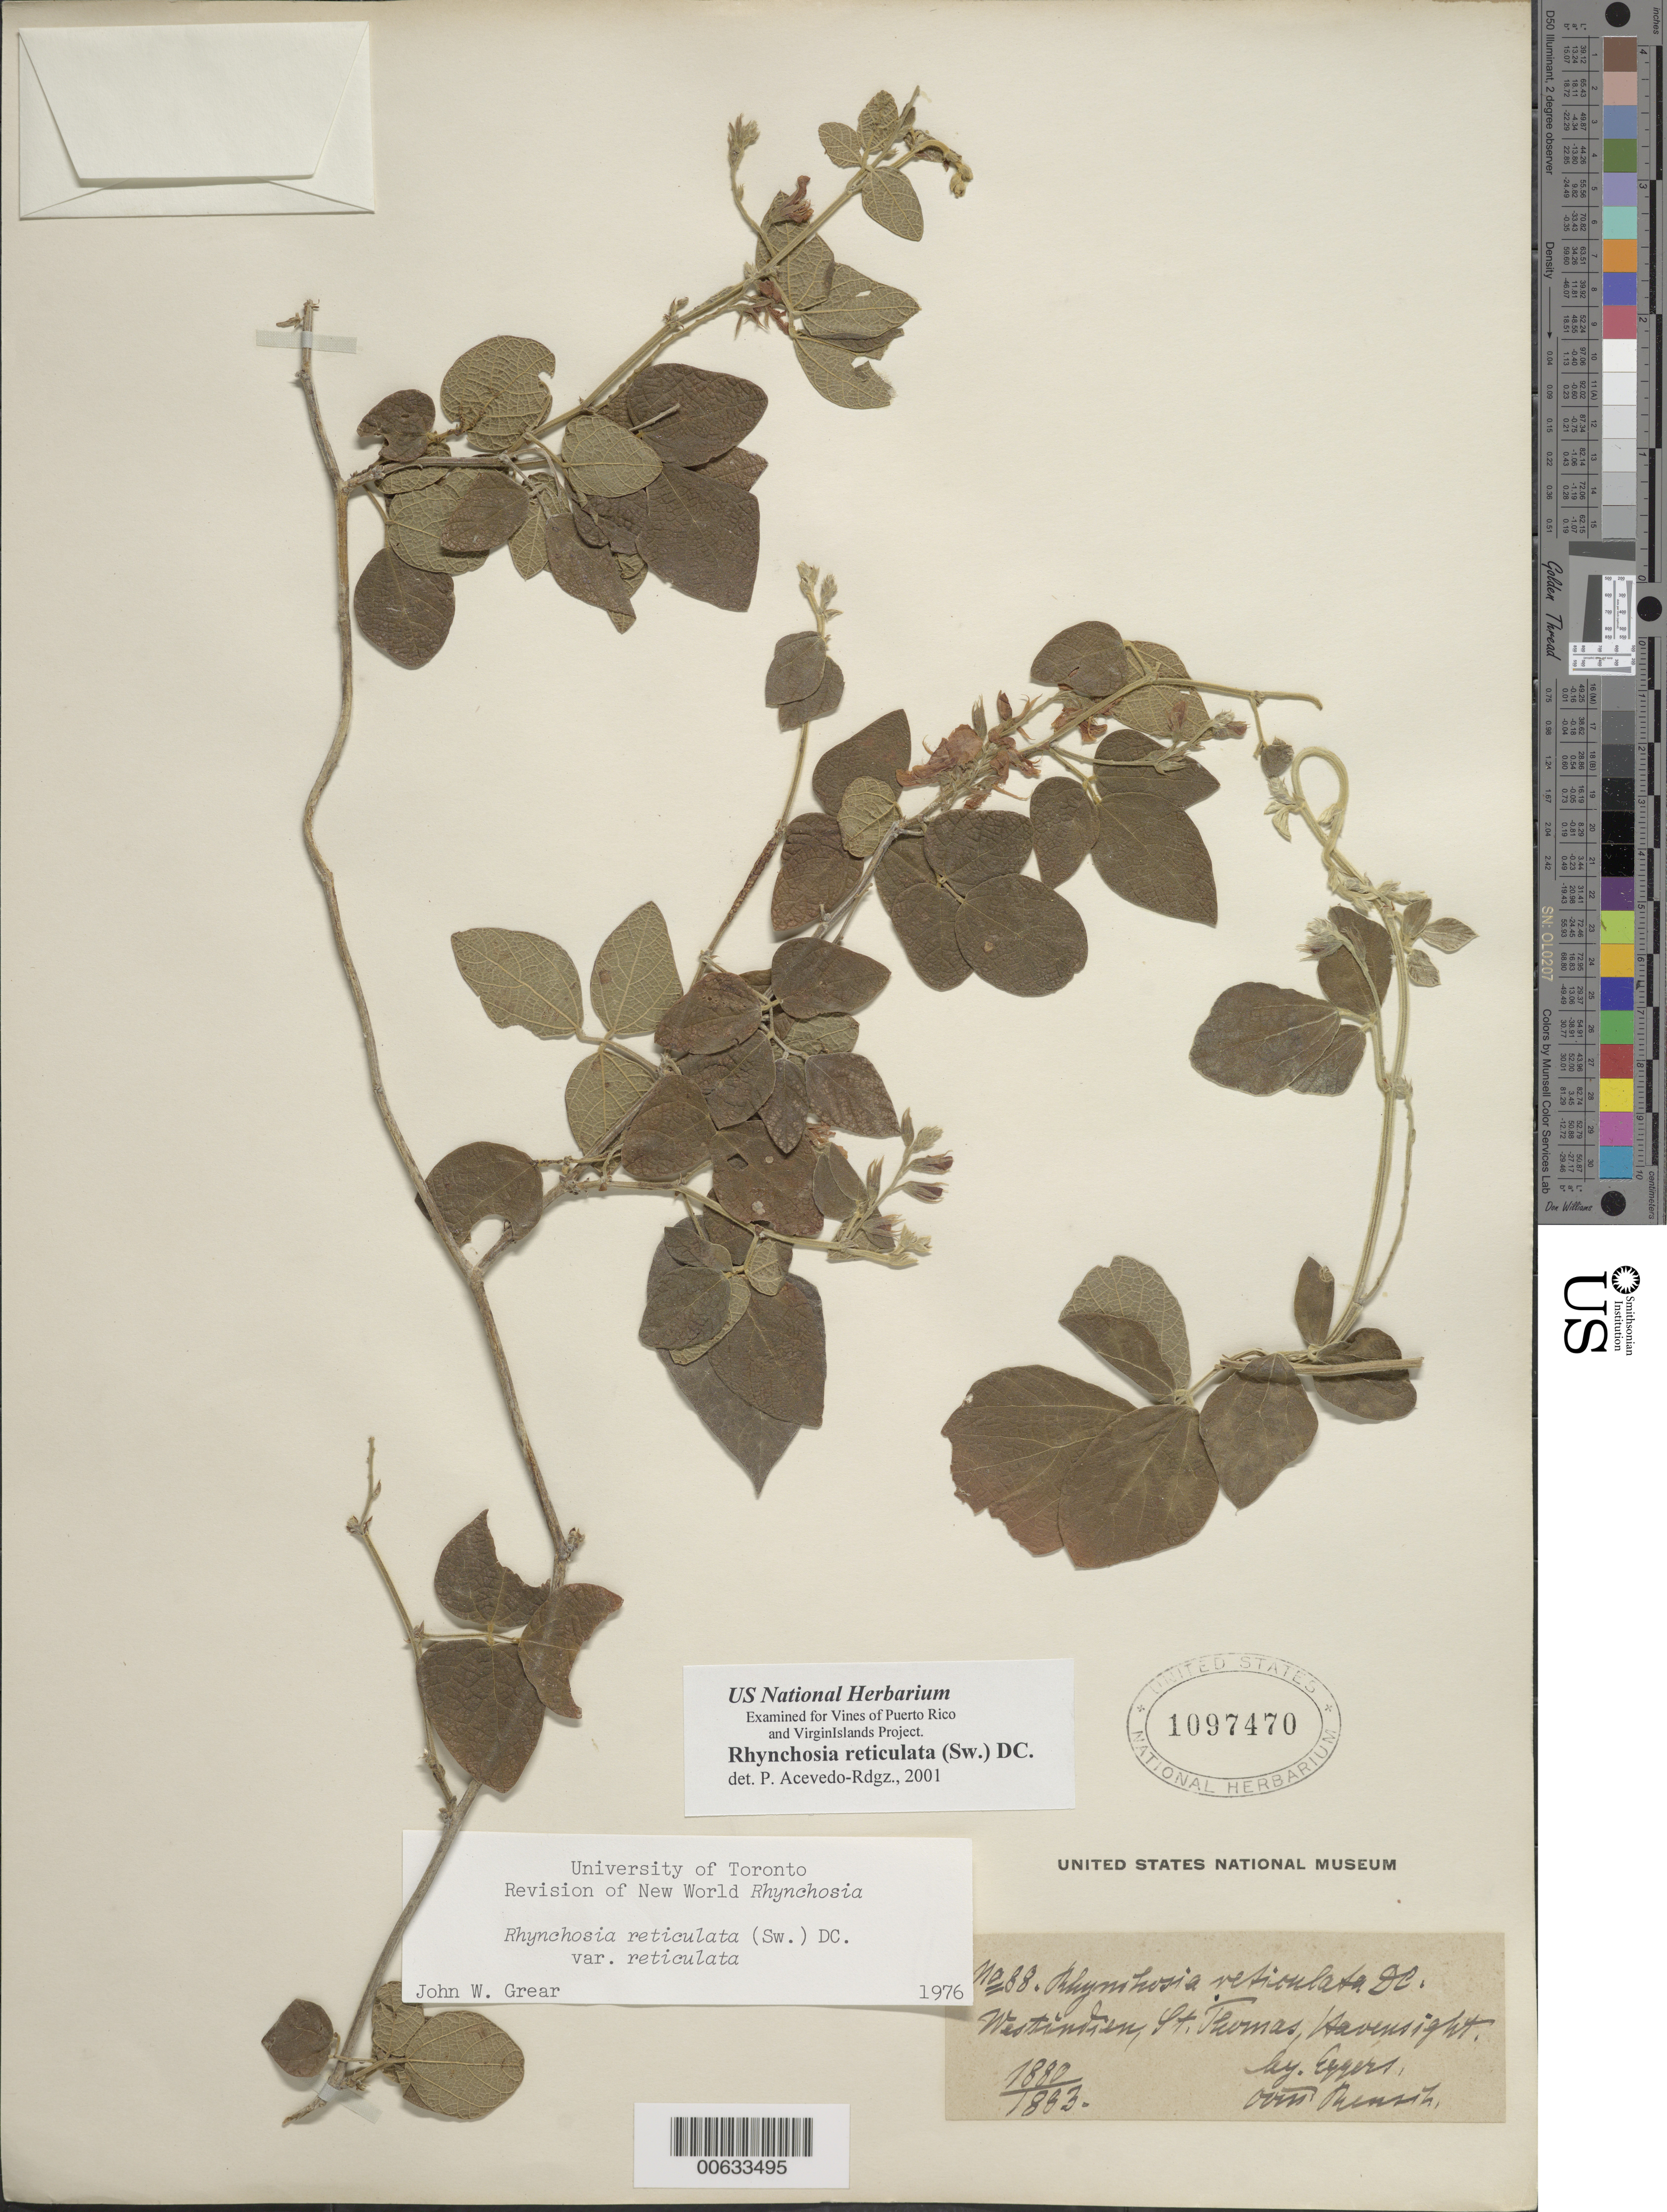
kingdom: Plantae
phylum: Tracheophyta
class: Magnoliopsida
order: Fabales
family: Fabaceae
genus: Rhynchosia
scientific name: Rhynchosia reticulata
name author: (Sw.) DC.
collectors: -. Eggers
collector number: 88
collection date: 1880/1883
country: U.S. Virgin Islands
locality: Westindien, St. Thomas, Havensight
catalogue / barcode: US 1097470